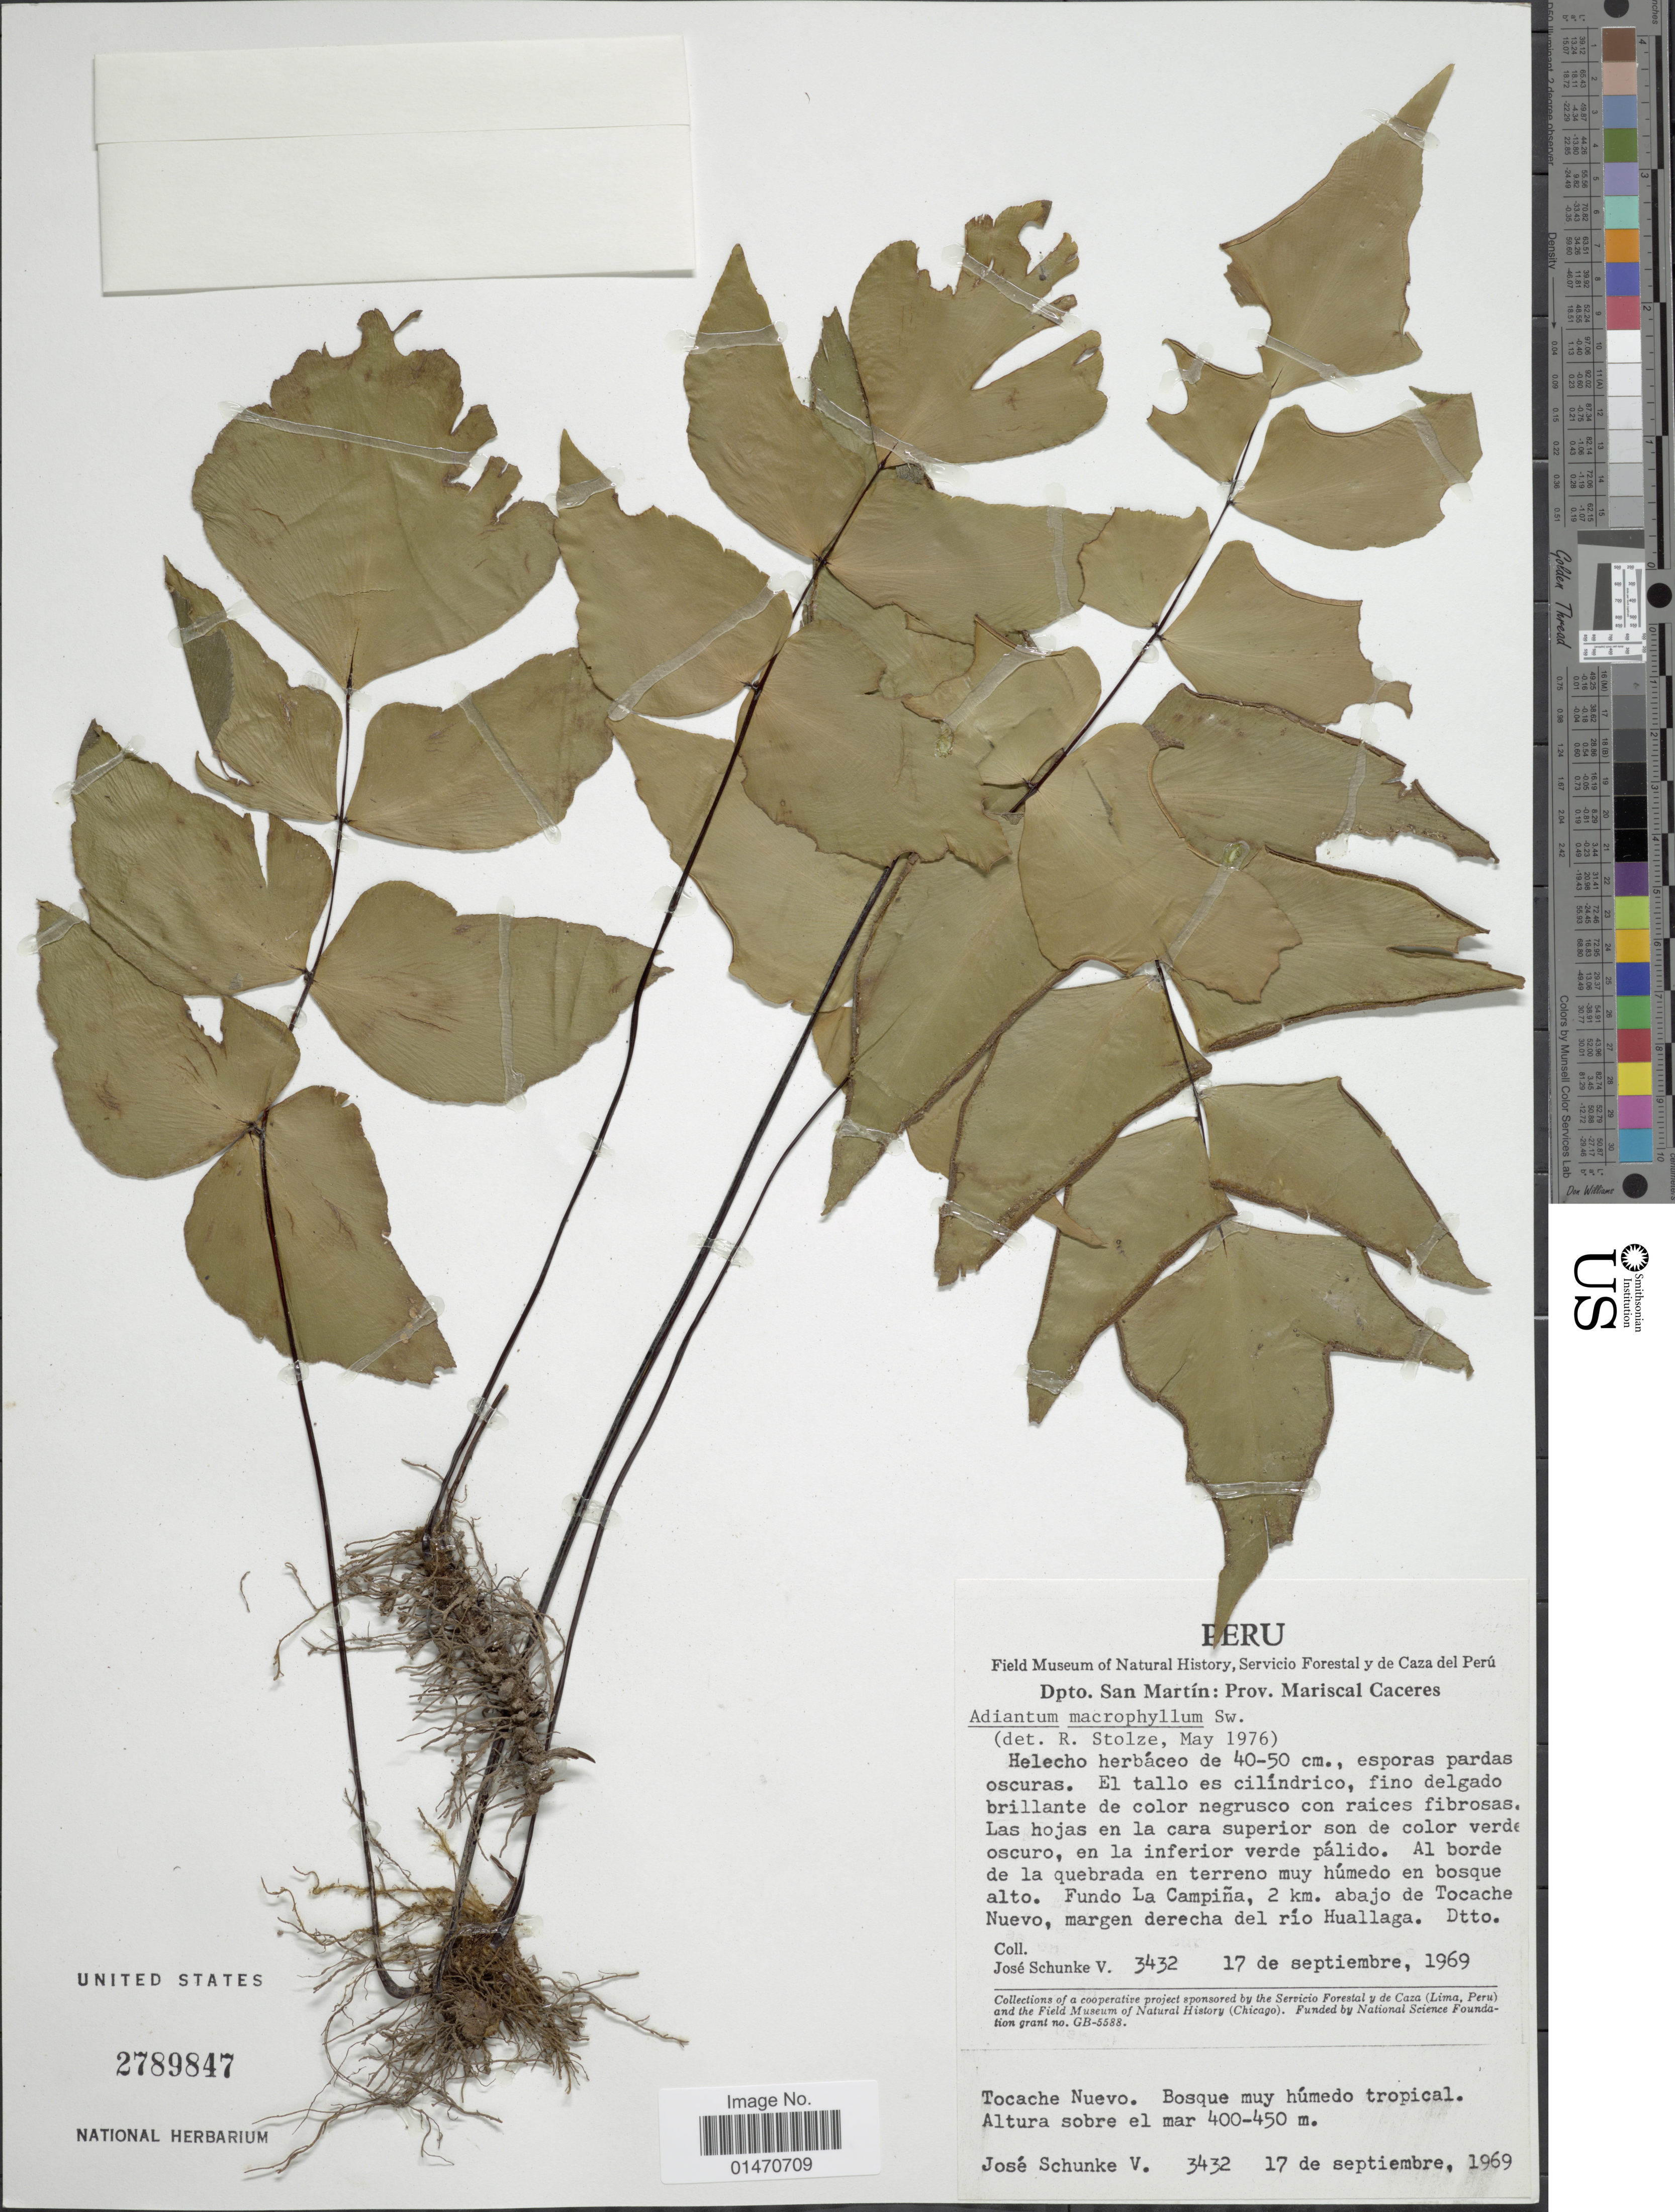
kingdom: Plantae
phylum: Tracheophyta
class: Polypodiopsida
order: Polypodiales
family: Pteridaceae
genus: Adiantum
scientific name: Adiantum macrophyllum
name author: Sw.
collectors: J. Schunke Vigo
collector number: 3432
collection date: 1969-09-17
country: Peru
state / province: San Martín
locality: Dpto. San Martin: Prov. Mariscal Caceres, Tocache Nuevo, bosque muy humedo tropical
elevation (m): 400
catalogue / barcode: US 2789847